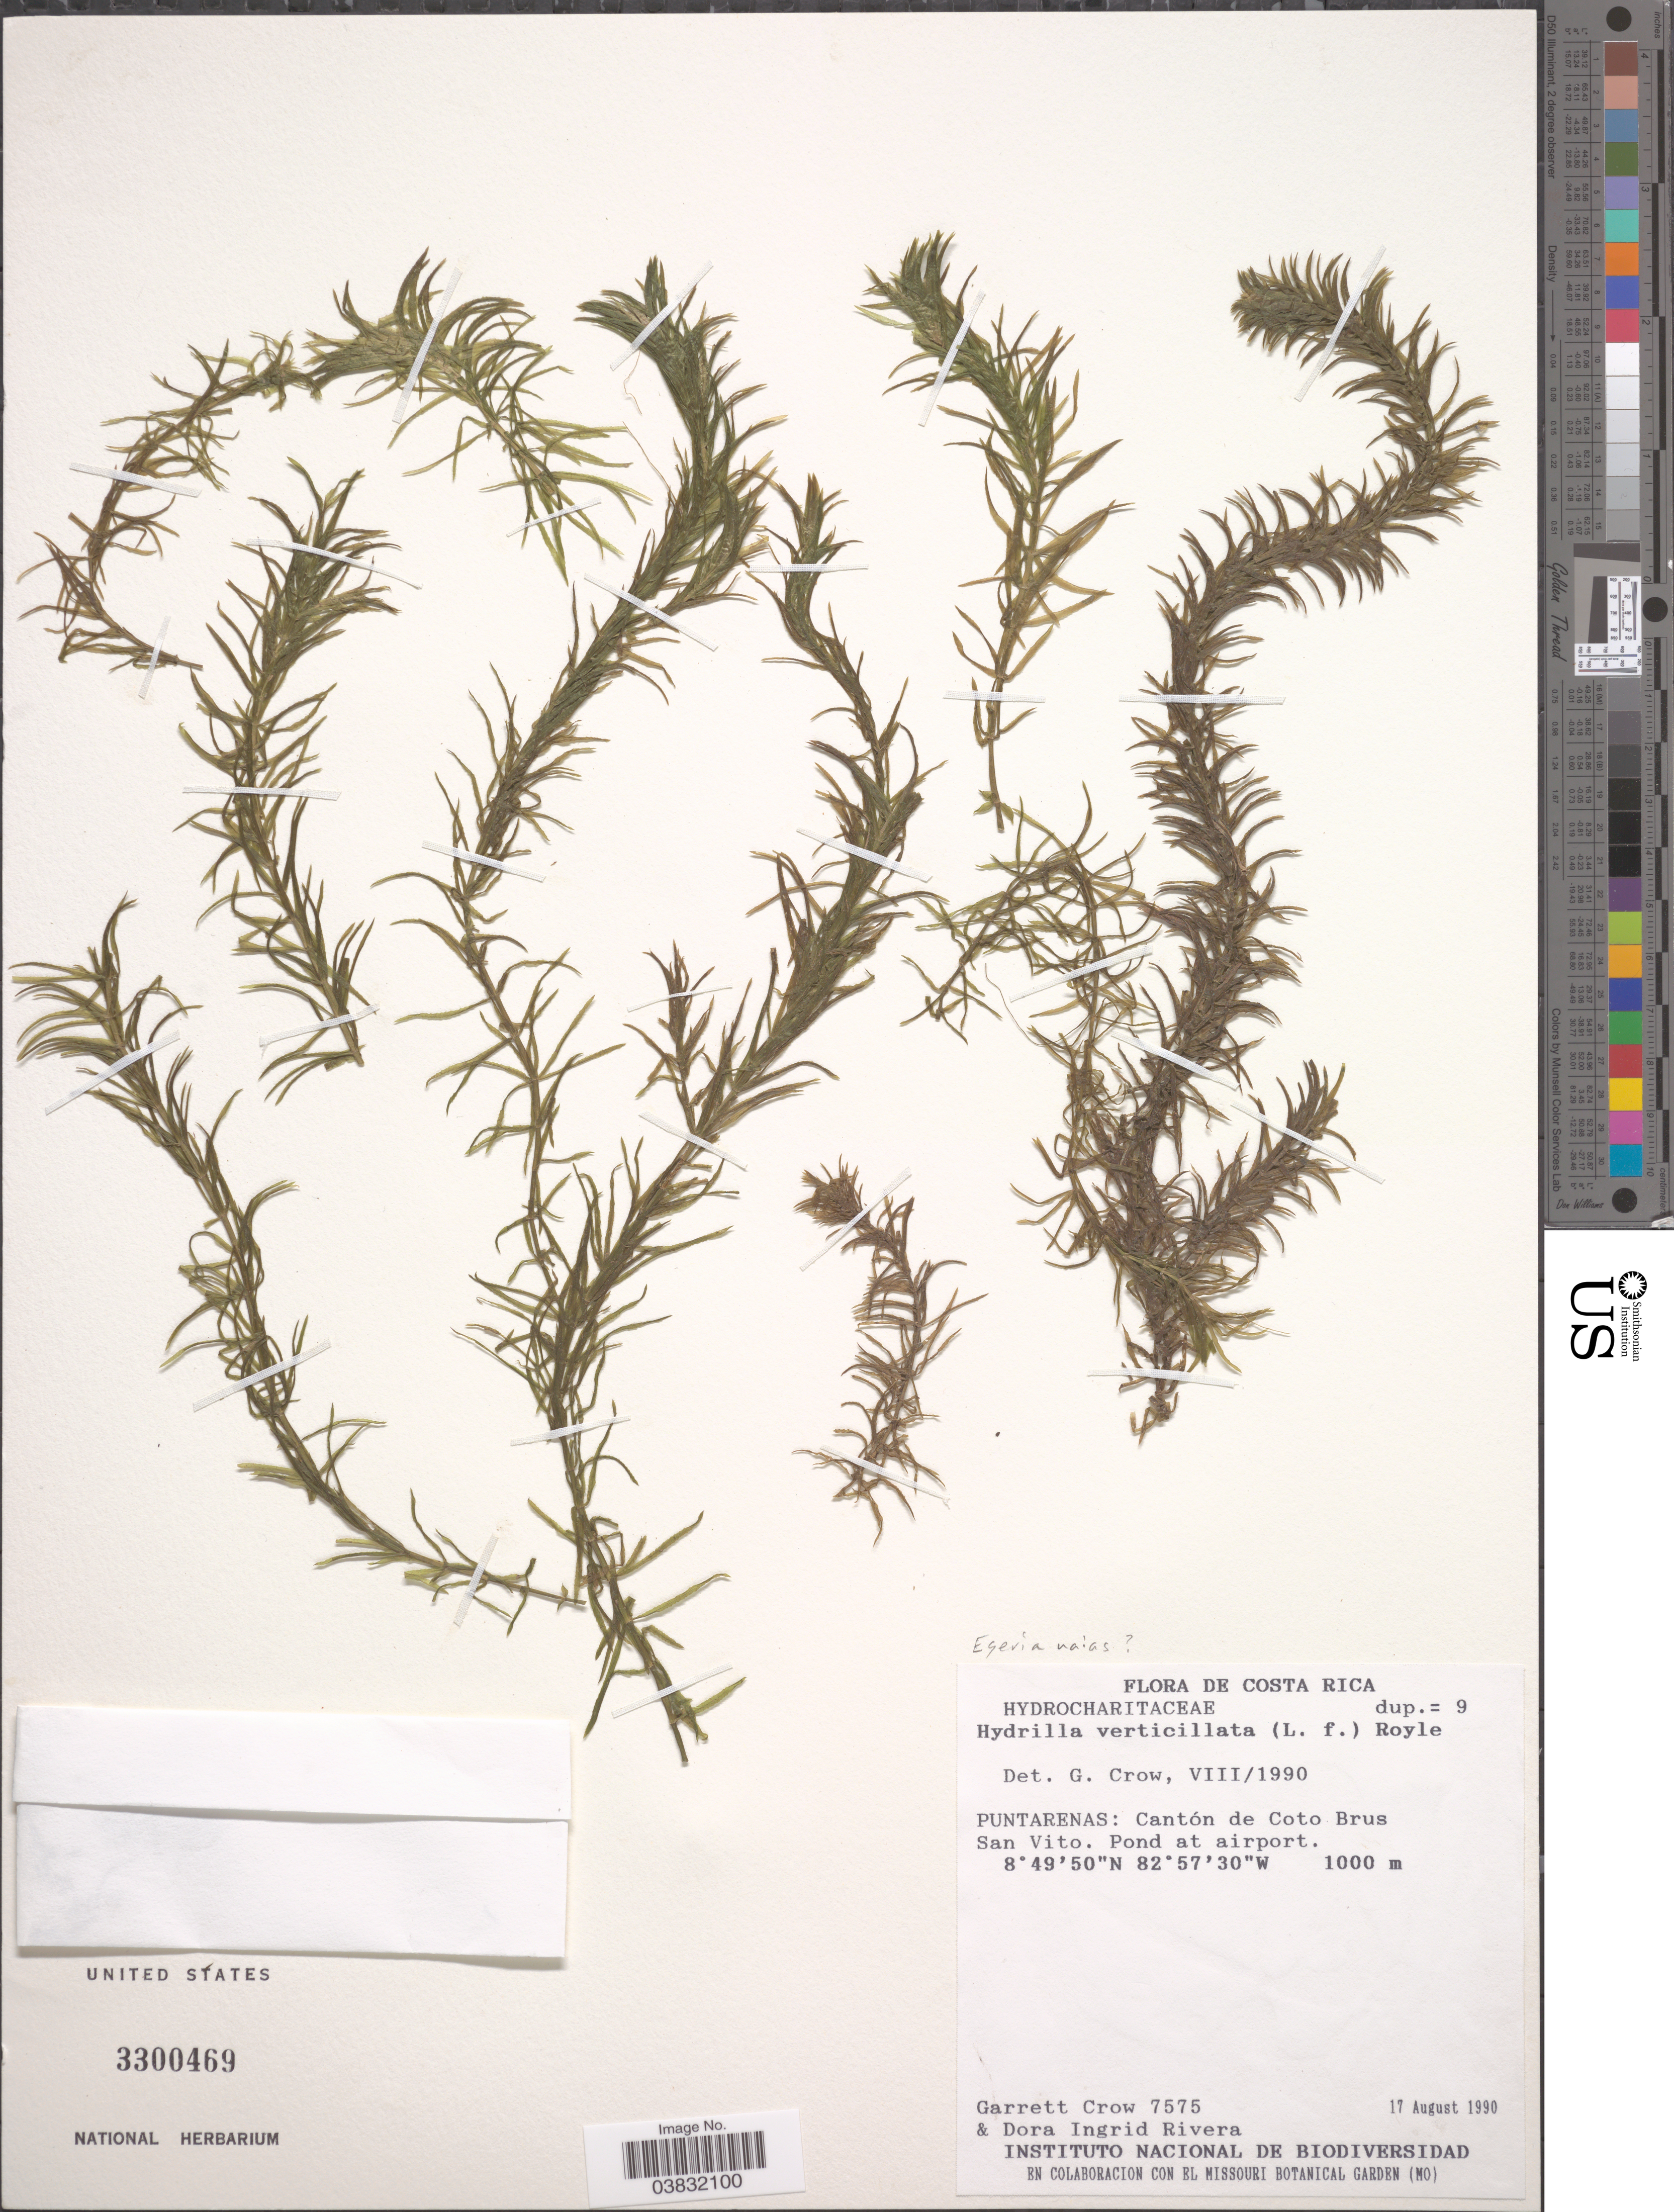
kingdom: Plantae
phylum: Tracheophyta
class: Liliopsida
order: Alismatales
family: Hydrocharitaceae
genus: Hydrilla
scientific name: Hydrilla verticillata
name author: (L. f.) Royle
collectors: G. E. Crow & D. I. Rivera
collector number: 7575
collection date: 1990-08-17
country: Costa Rica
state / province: Puntarenas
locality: Cantón de Coto Brus San Vito. Pond at airport.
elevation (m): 1000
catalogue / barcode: US 3300469